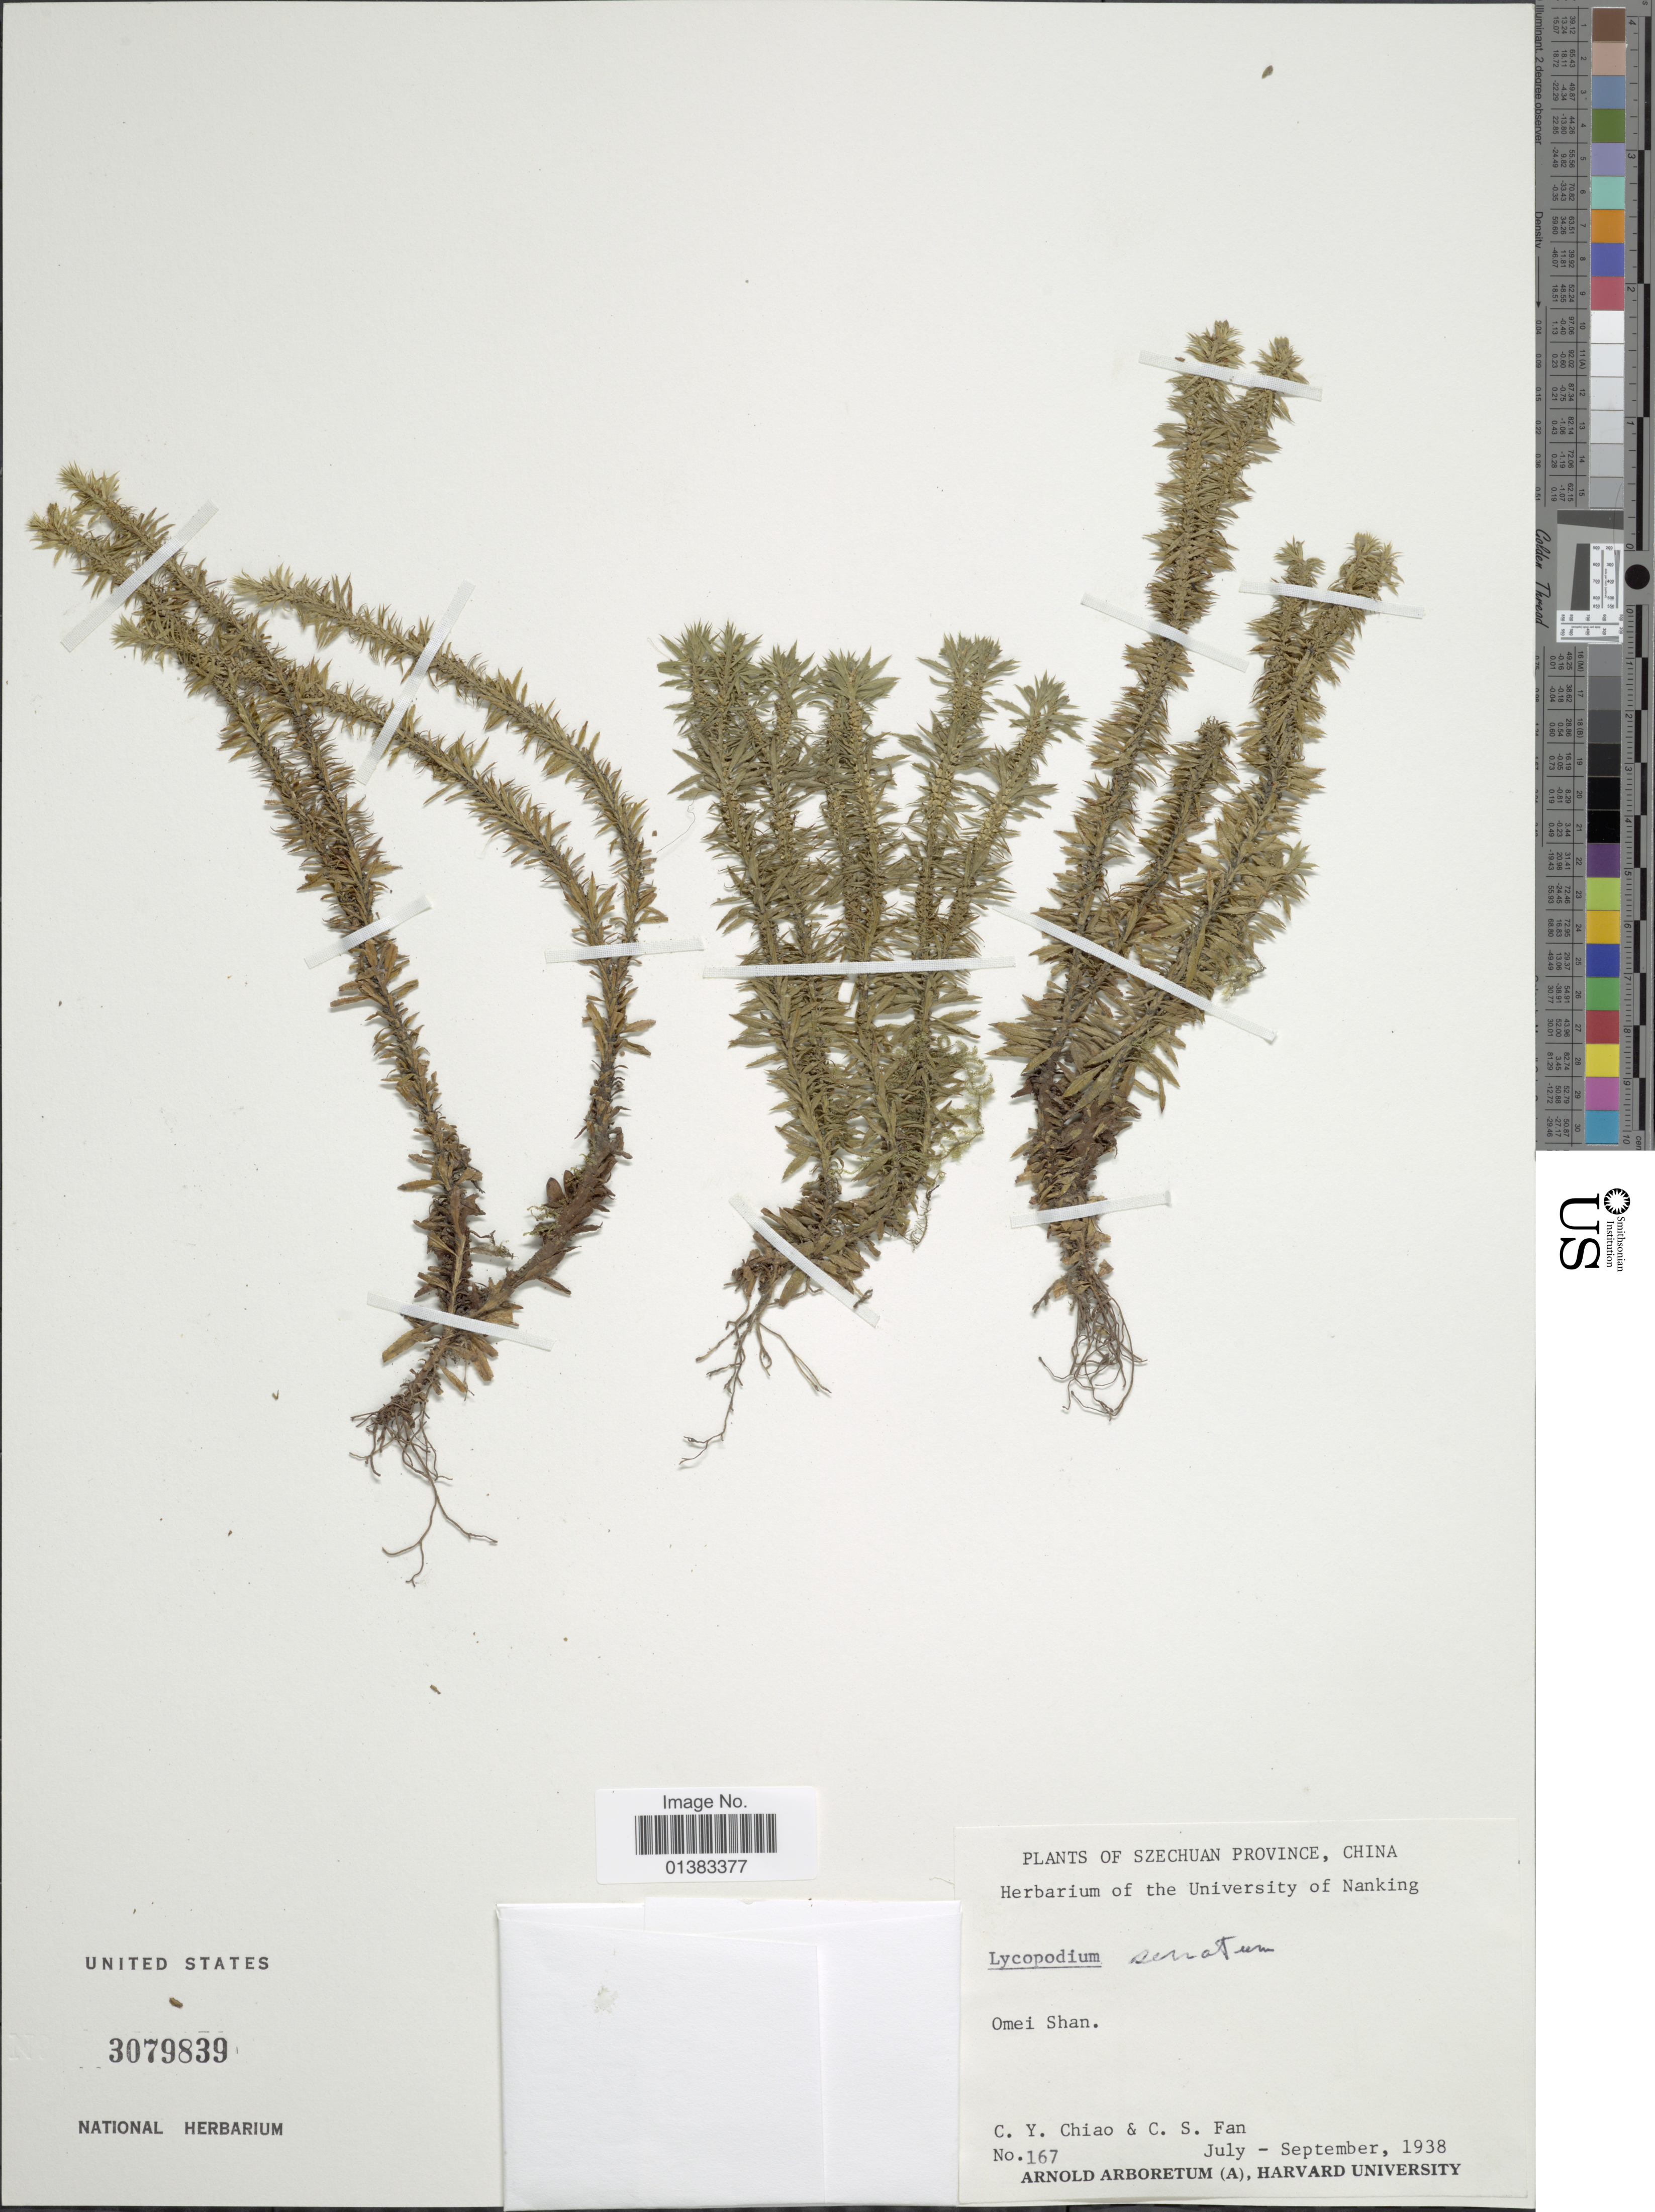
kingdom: Plantae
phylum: Tracheophyta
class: Lycopodiopsida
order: Lycopodiales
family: Lycopodiaceae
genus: Huperzia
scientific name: Huperzia serrata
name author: (Thunb.) Trevis.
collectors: C. Y. Chiao & C. S. Fan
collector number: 167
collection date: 1938-07/1938-09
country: China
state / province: Sichuan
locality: Szechuan Province, Omei Shan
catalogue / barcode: US 3079839